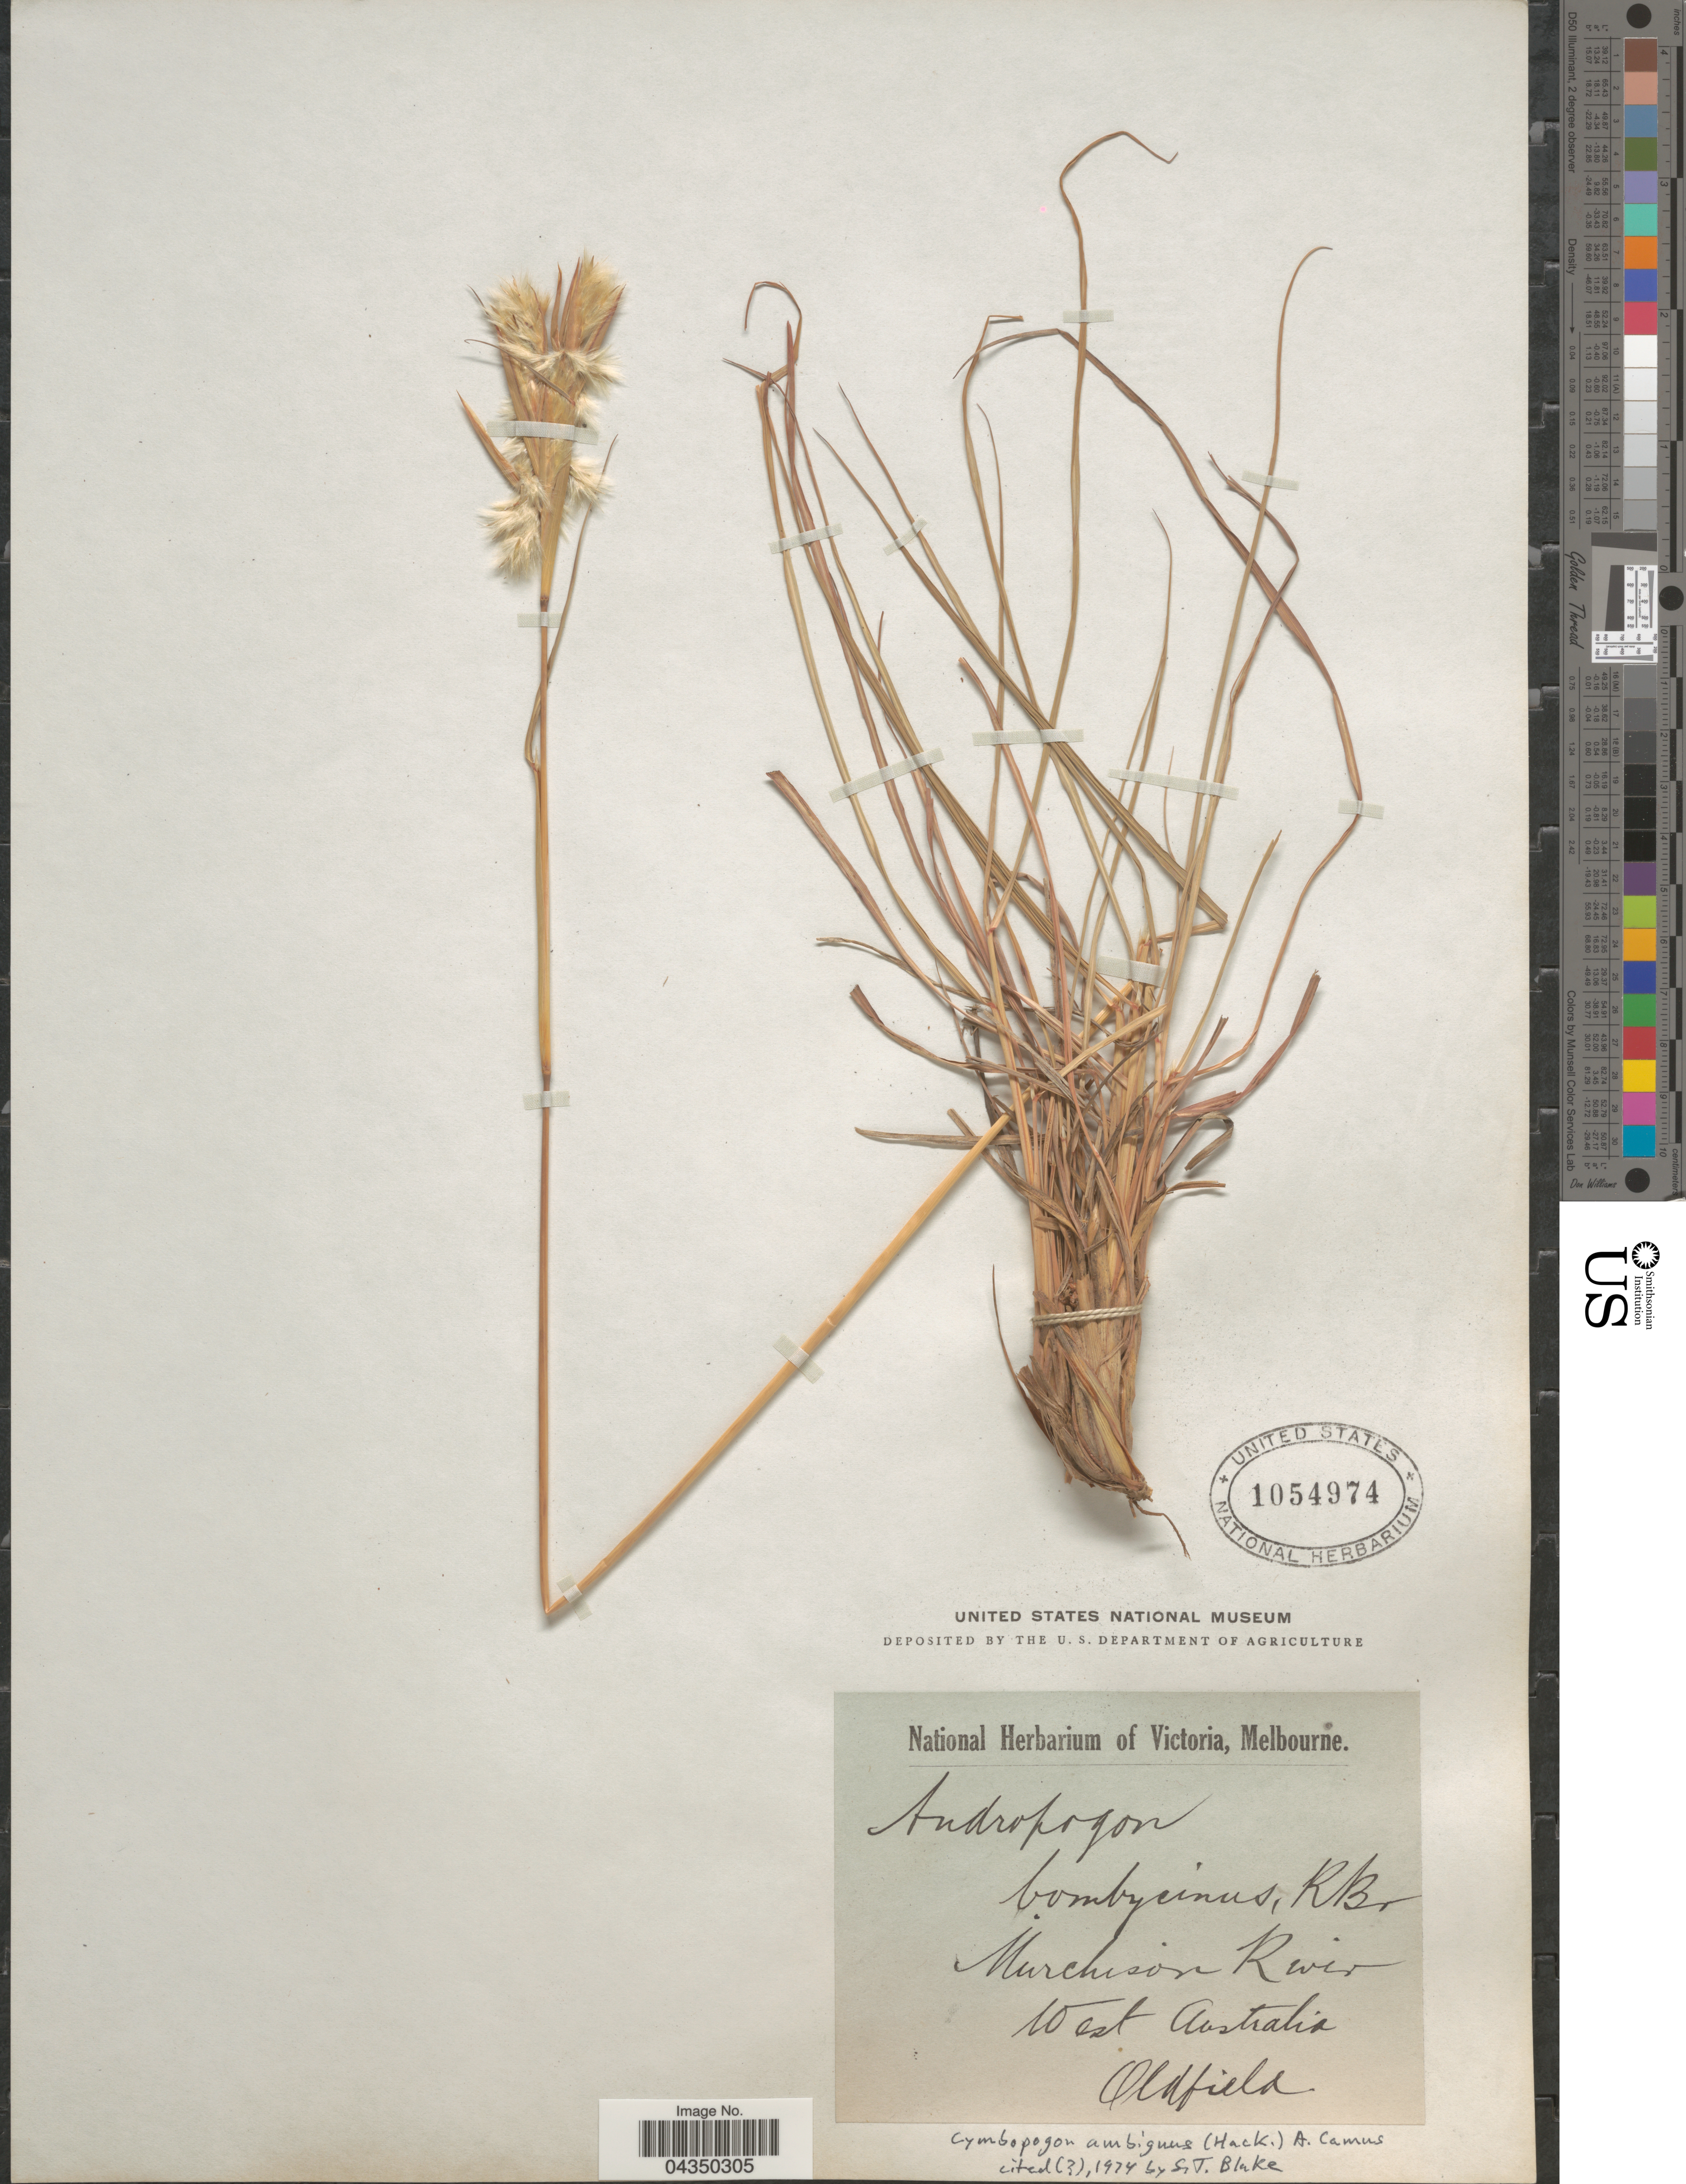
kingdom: Plantae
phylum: Tracheophyta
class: Liliopsida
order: Poales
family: Poaceae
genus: Cymbopogon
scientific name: Cymbopogon ambiguus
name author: A. Camus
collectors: Oldfield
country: Australia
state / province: Western Australia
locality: Murchison River. West Australia.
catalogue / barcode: US 1054974